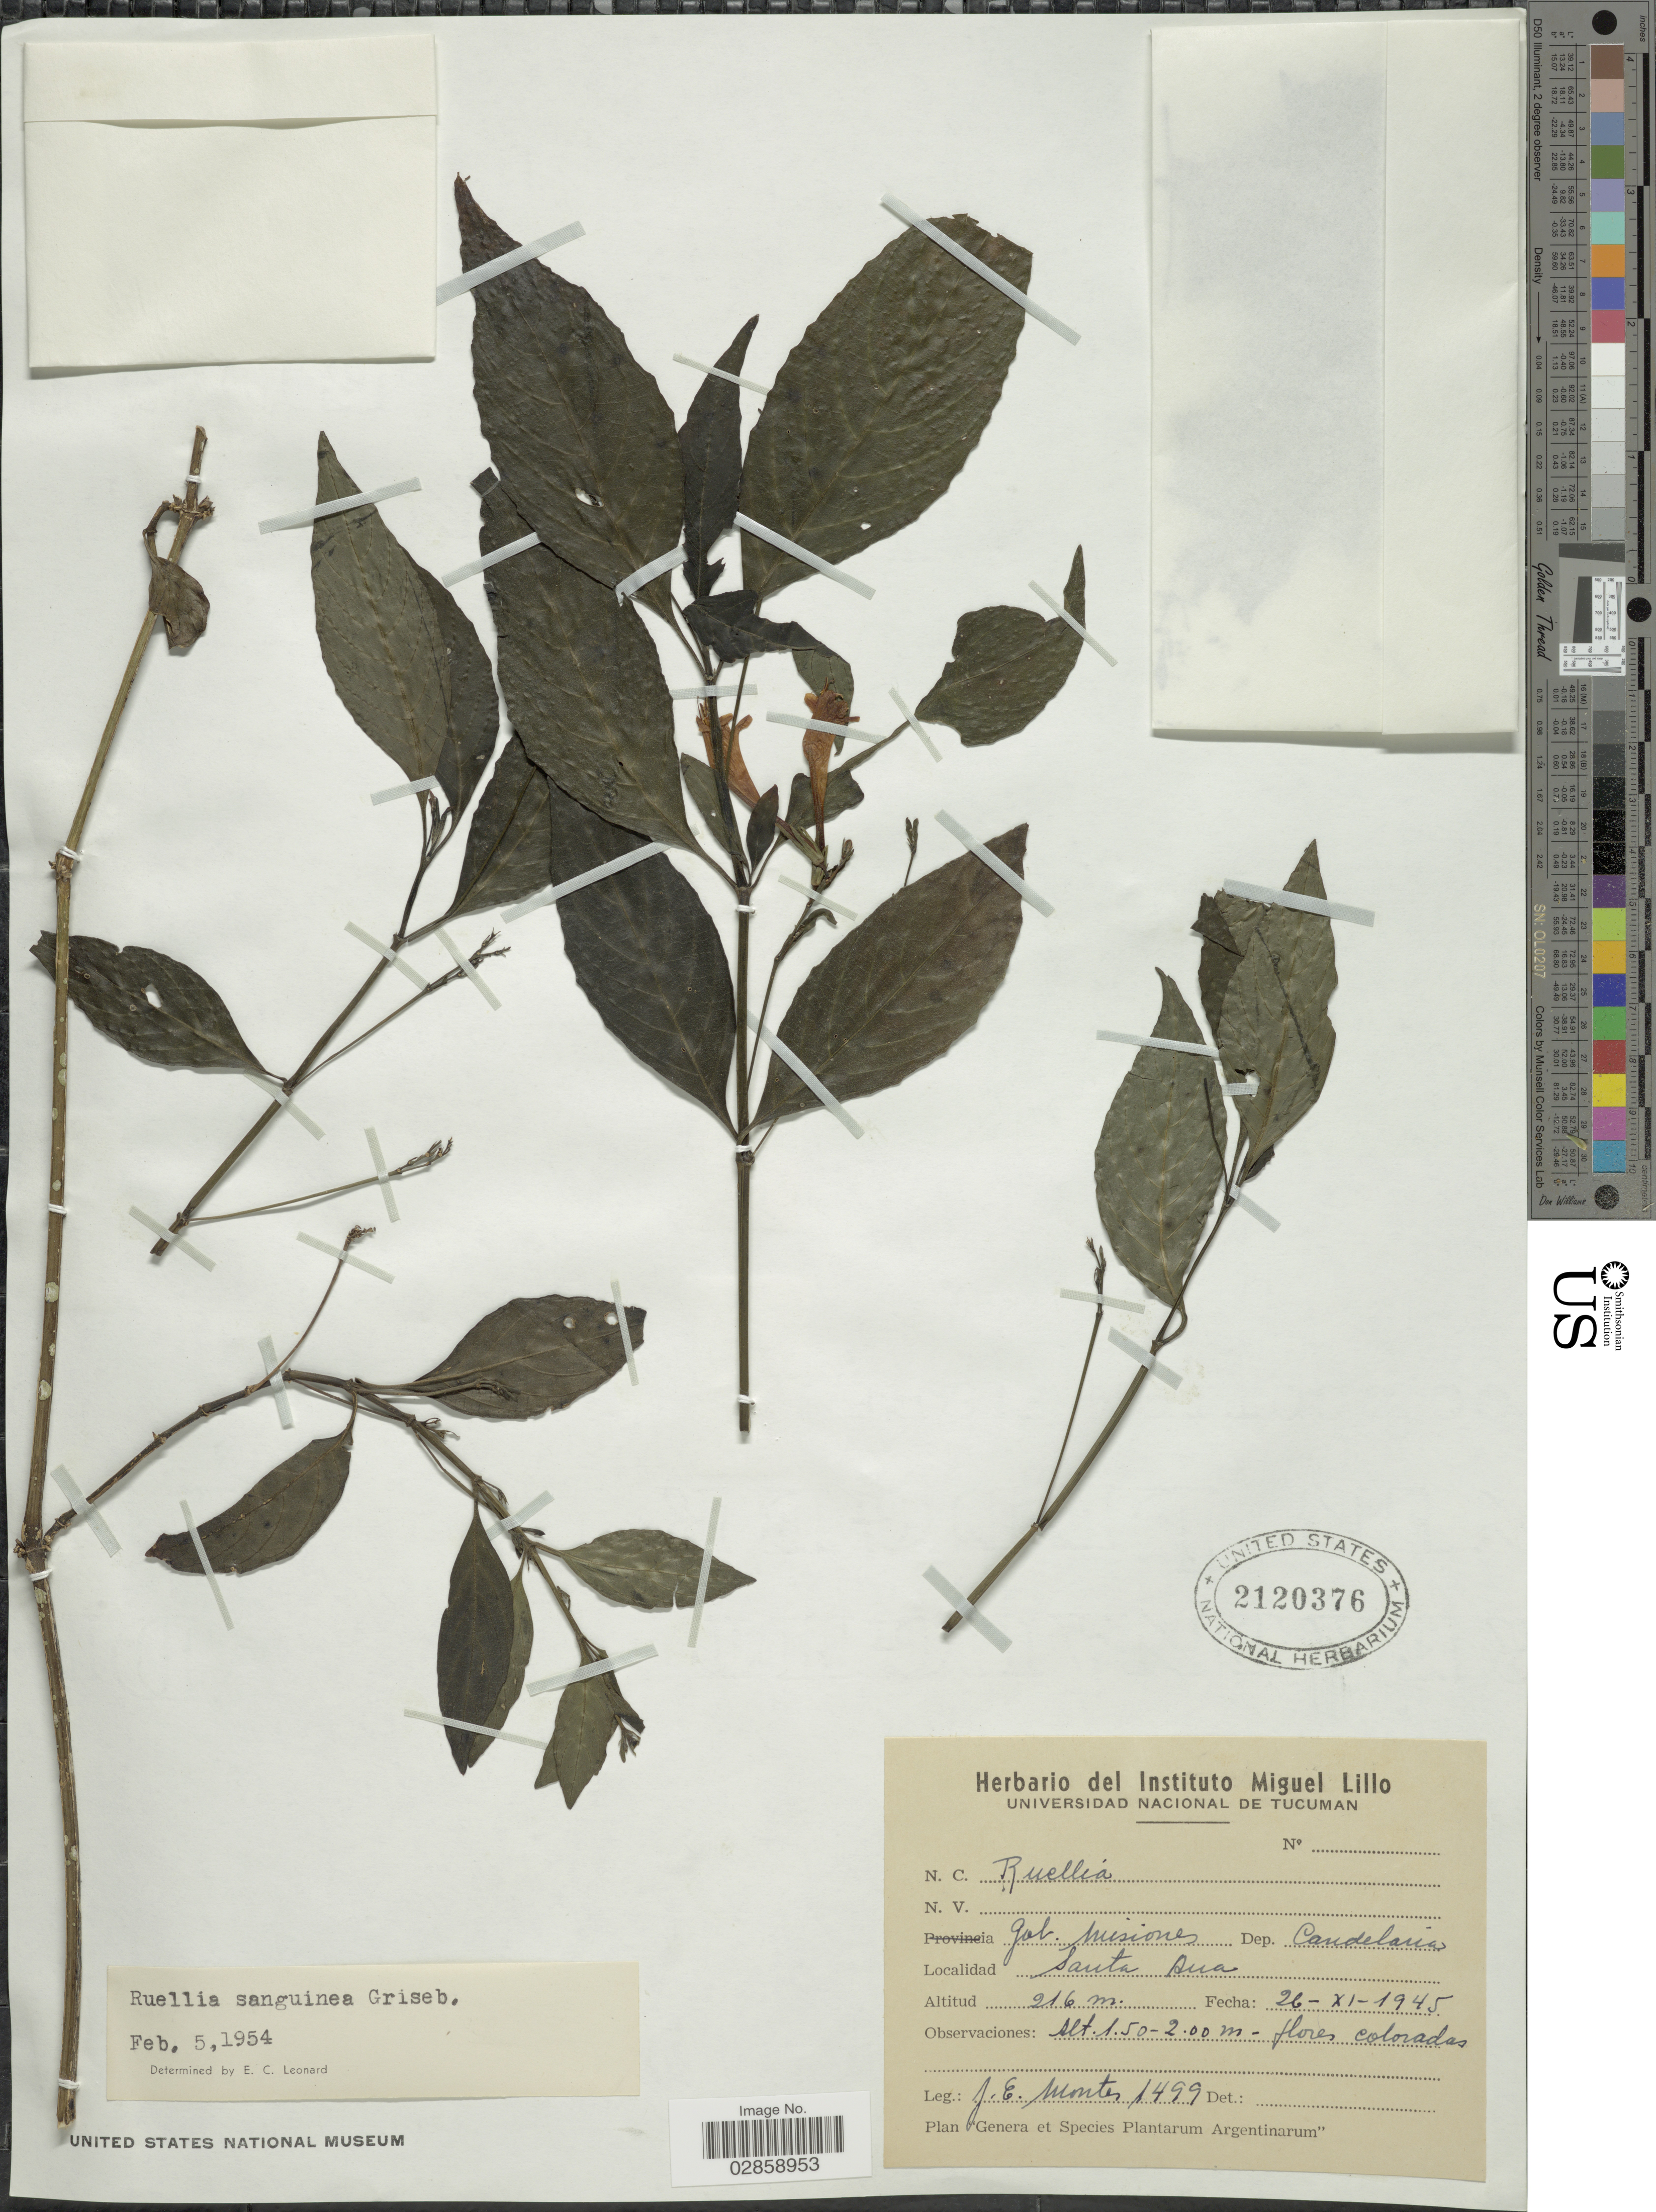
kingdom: Plantae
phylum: Tracheophyta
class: Magnoliopsida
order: Lamiales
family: Acanthaceae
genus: Ruellia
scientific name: Ruellia angustiflora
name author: (Nees) Lindau ex Rambo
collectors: J. E. Montes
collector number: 1499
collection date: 1945-11-26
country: Argentina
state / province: Misiones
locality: Gob. Misiones. Dep. Candelaria. Santa Ana.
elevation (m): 216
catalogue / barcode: US 2120376